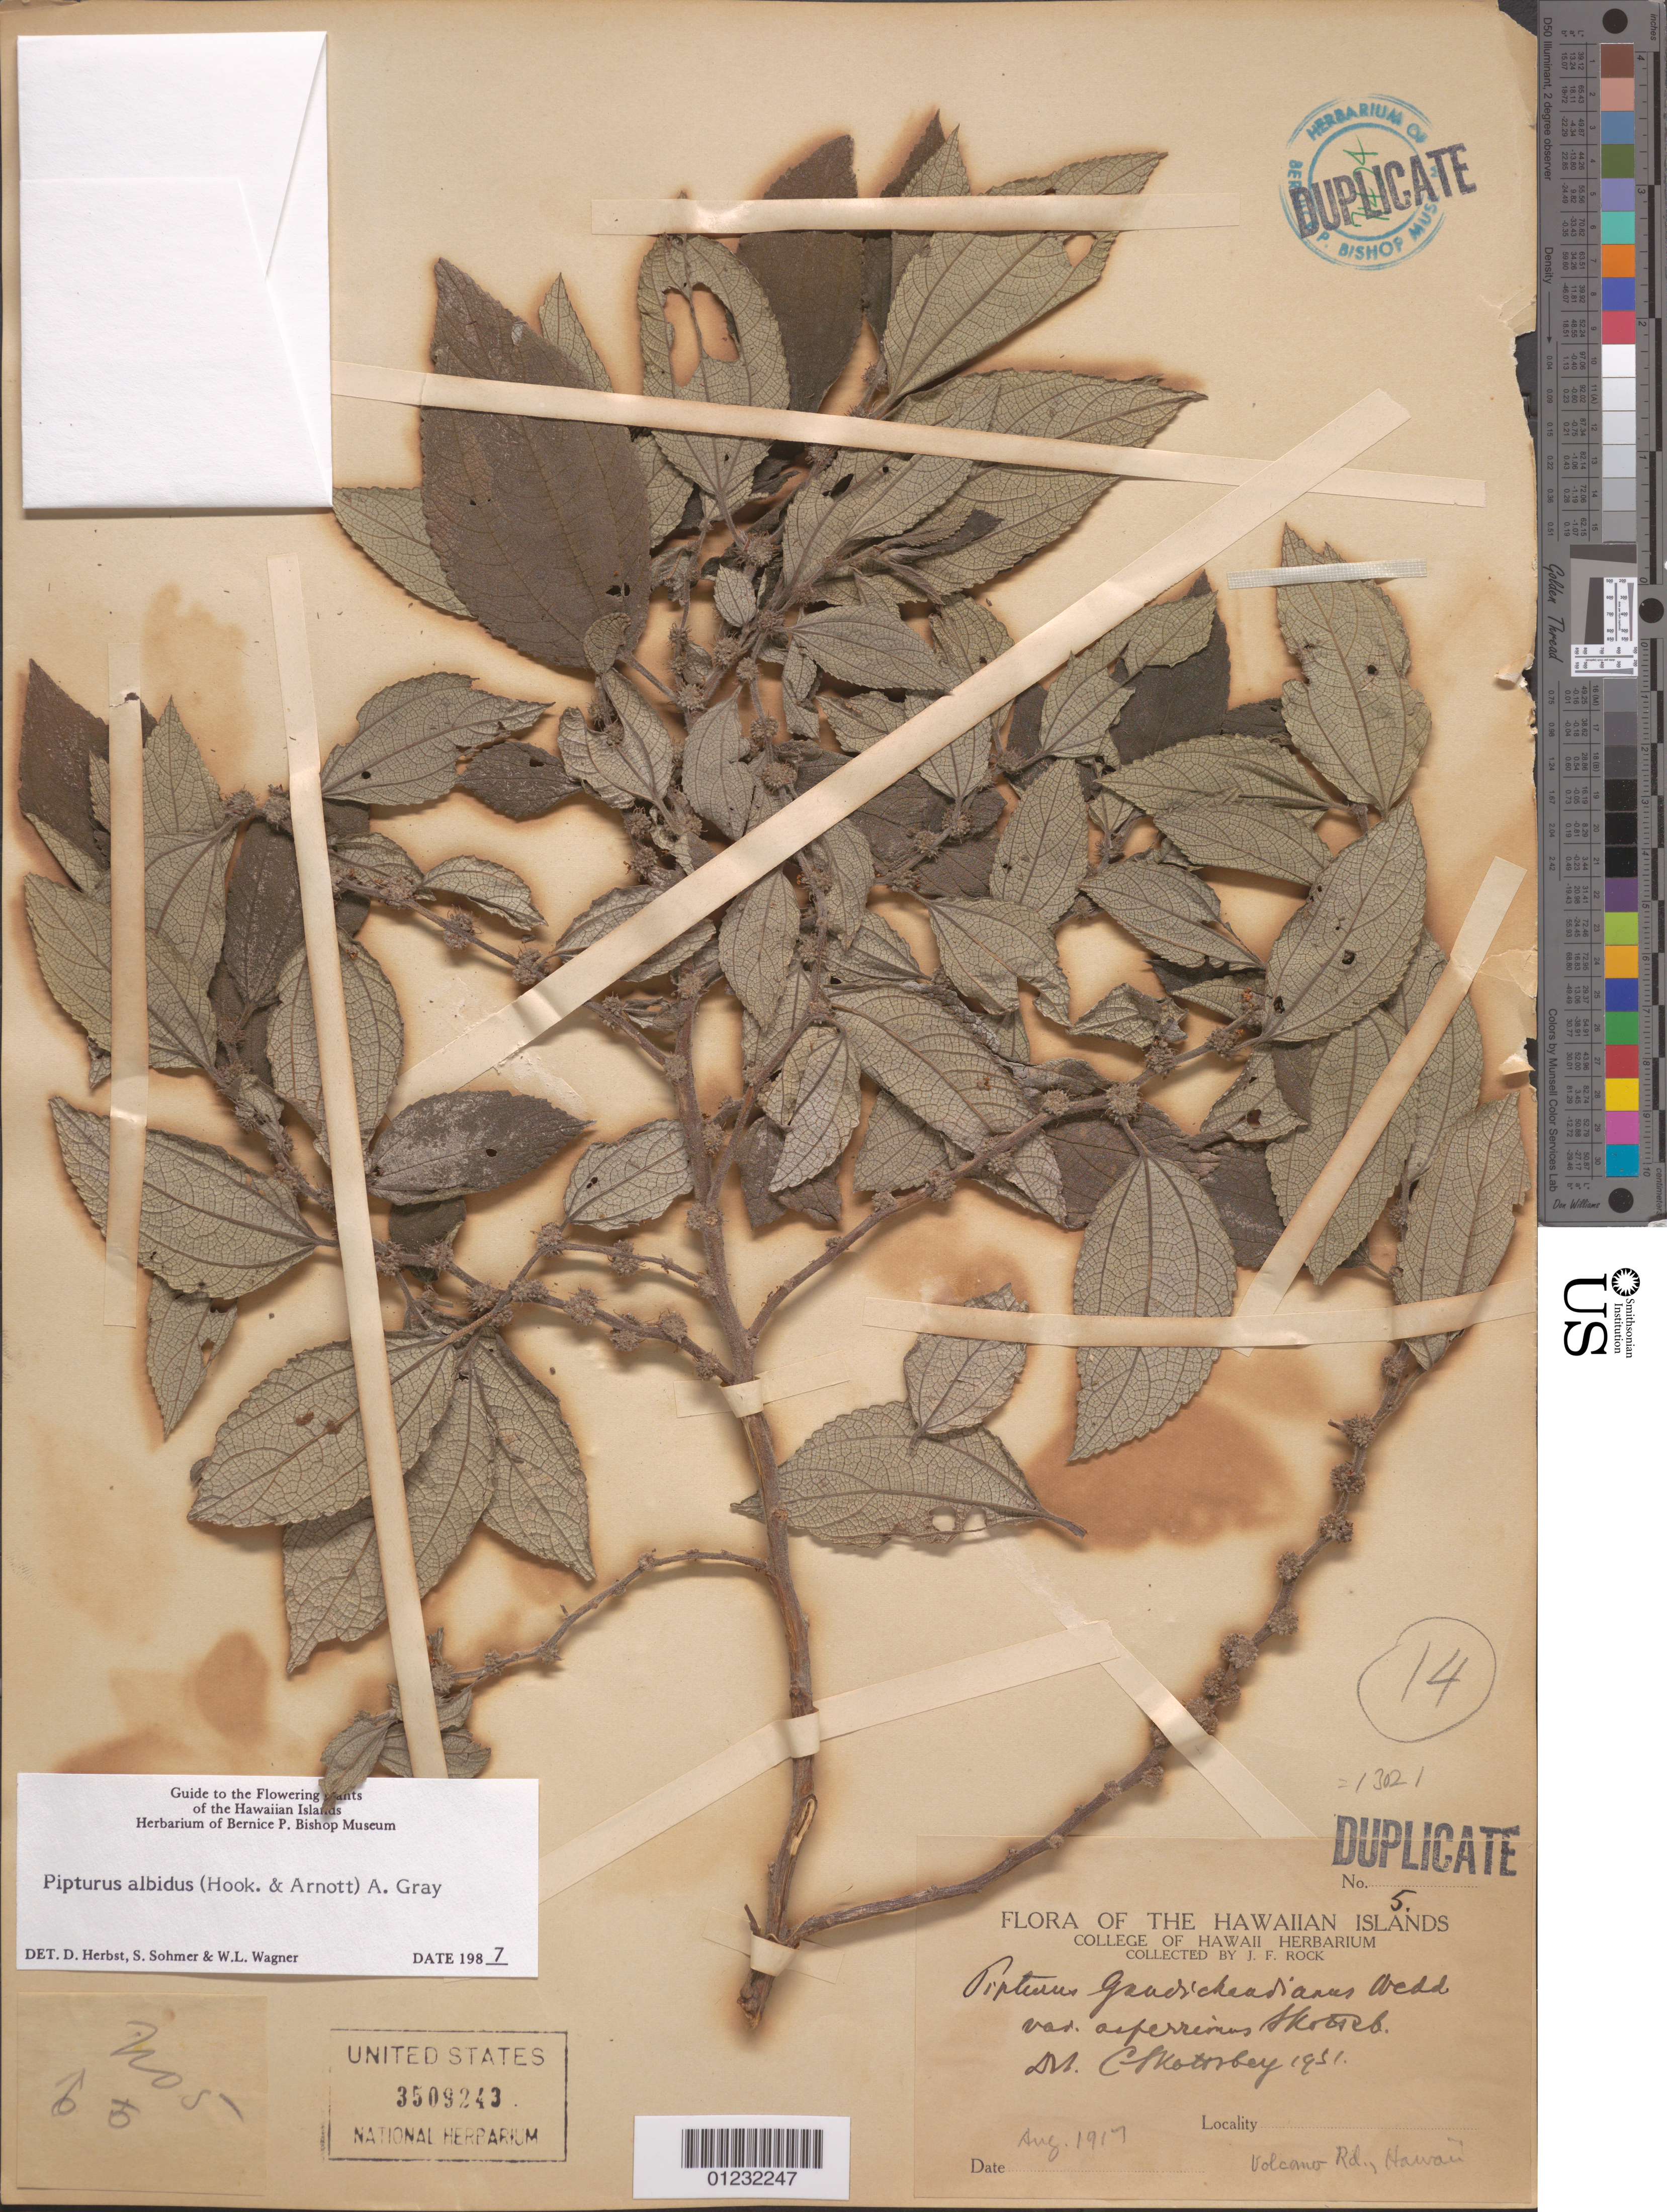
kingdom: Plantae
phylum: Tracheophyta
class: Magnoliopsida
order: Rosales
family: Urticaceae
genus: Pipturus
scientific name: Pipturus albidus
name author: (Hook. & Arn.) A. Gray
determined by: Herbst, D. R.; Sohmer, S. H.; Wagner, W. L.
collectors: J. F. Rock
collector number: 5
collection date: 1917-08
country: United States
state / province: Hawaii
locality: Volcano Rd.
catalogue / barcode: US 3509243